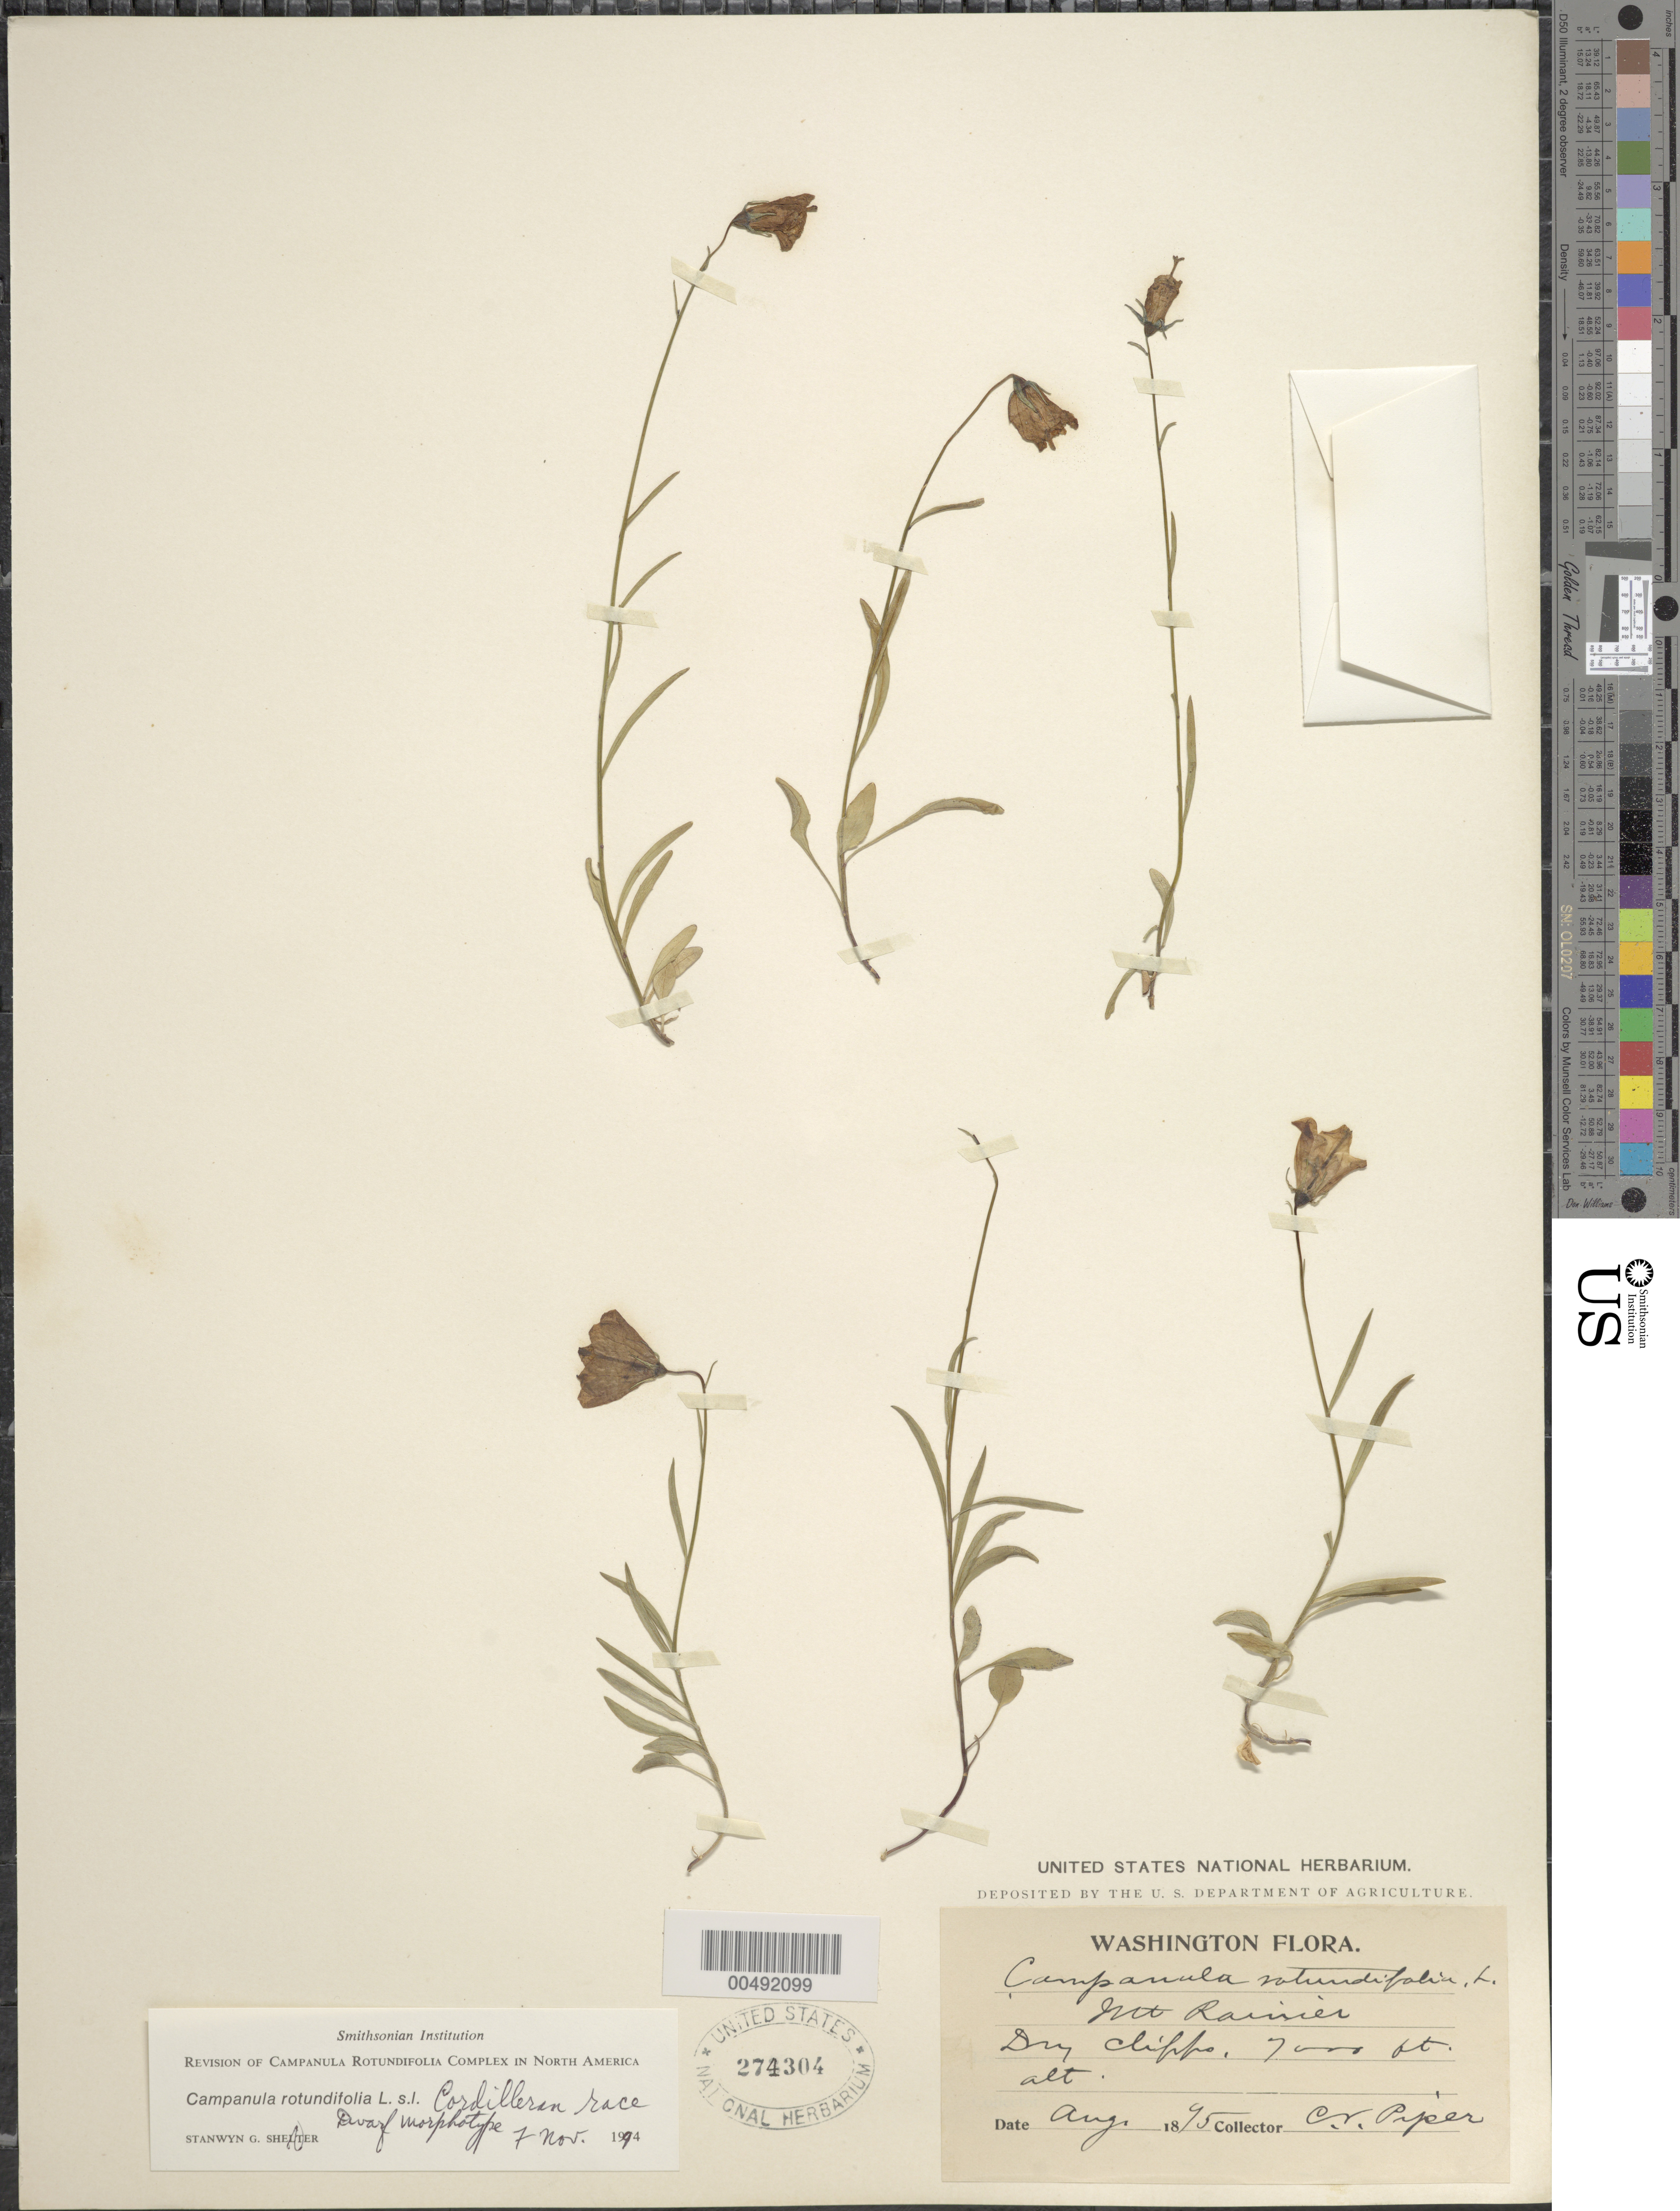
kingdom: Plantae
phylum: Tracheophyta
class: Magnoliopsida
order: Asterales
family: Campanulaceae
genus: Campanula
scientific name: Campanula rotundifolia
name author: L.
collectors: C. V. Piper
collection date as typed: Aug 1895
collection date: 1895-08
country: United States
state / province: Washington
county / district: Yakima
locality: Mount Rainier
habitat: dry cliffs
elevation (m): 2134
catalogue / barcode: US 274304